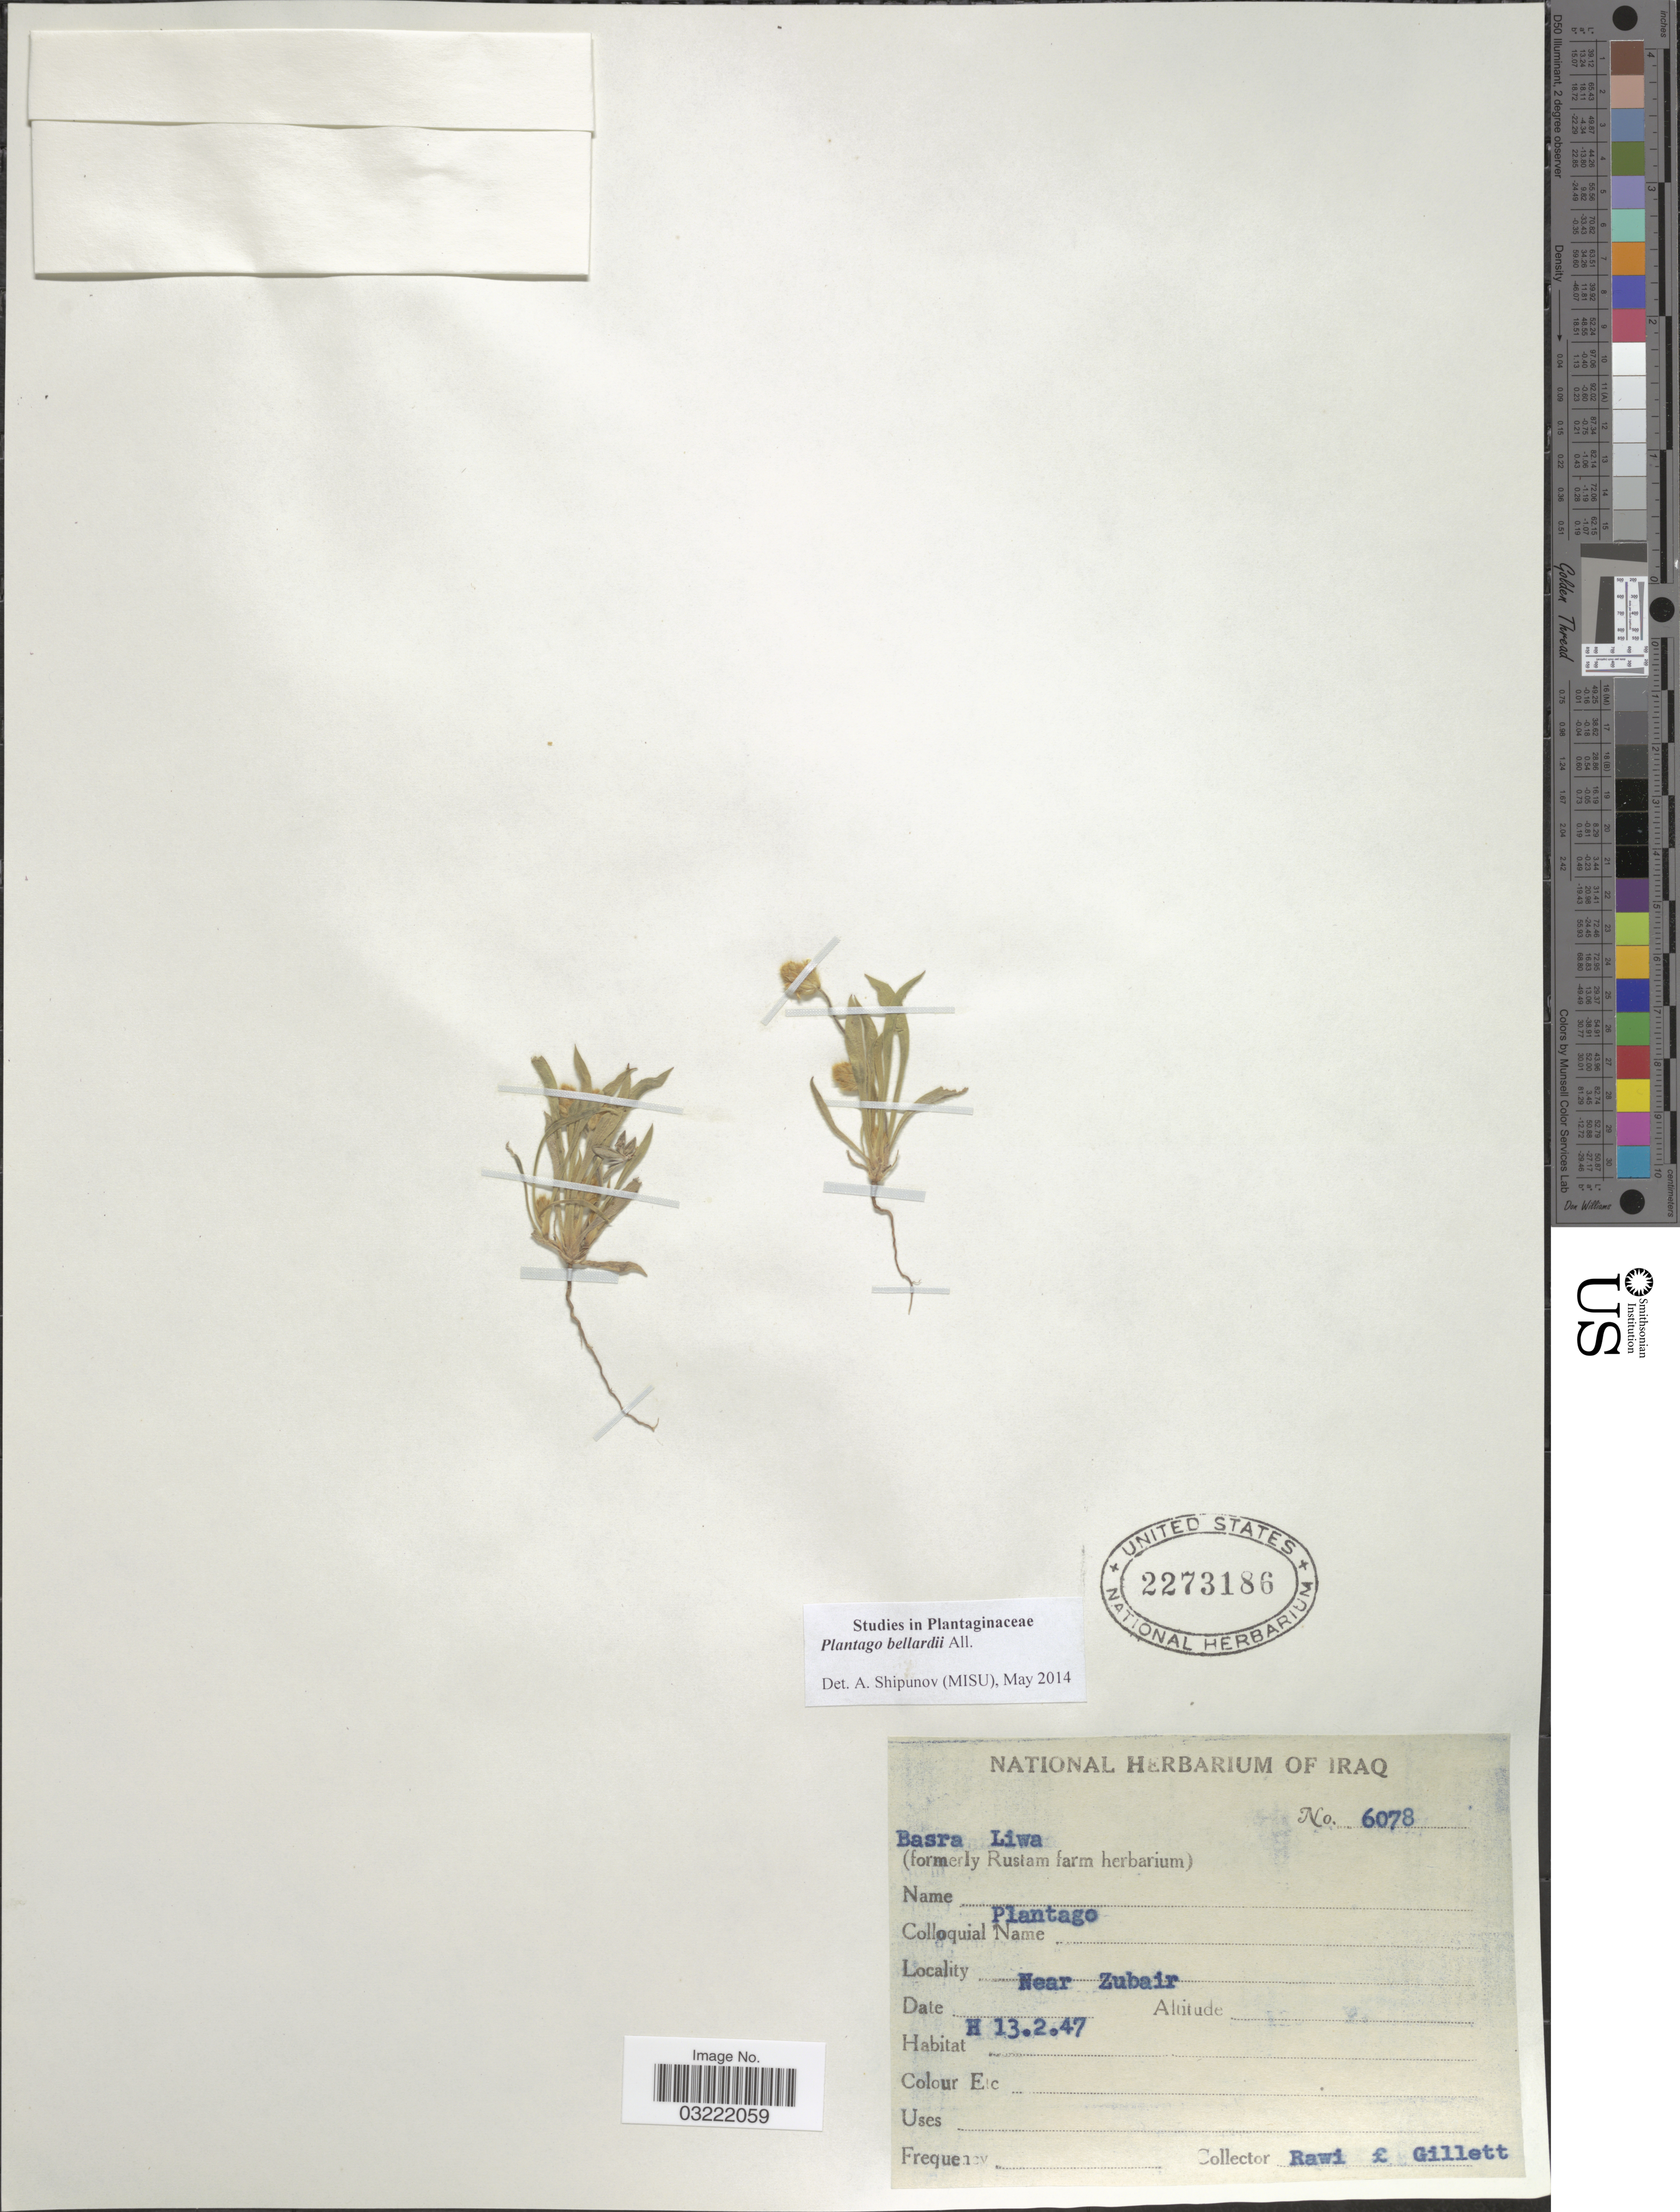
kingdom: Plantae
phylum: Tracheophyta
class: Magnoliopsida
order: Lamiales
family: Plantaginaceae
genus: Plantago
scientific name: Plantago bellardi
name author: All.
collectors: -. Rawi & Gillett, --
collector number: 6078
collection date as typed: Transcribed d/m/y: 13/2/47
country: Iraq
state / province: Al Basrah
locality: Near Zubair. Basra Liwa.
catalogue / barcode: US 2273186